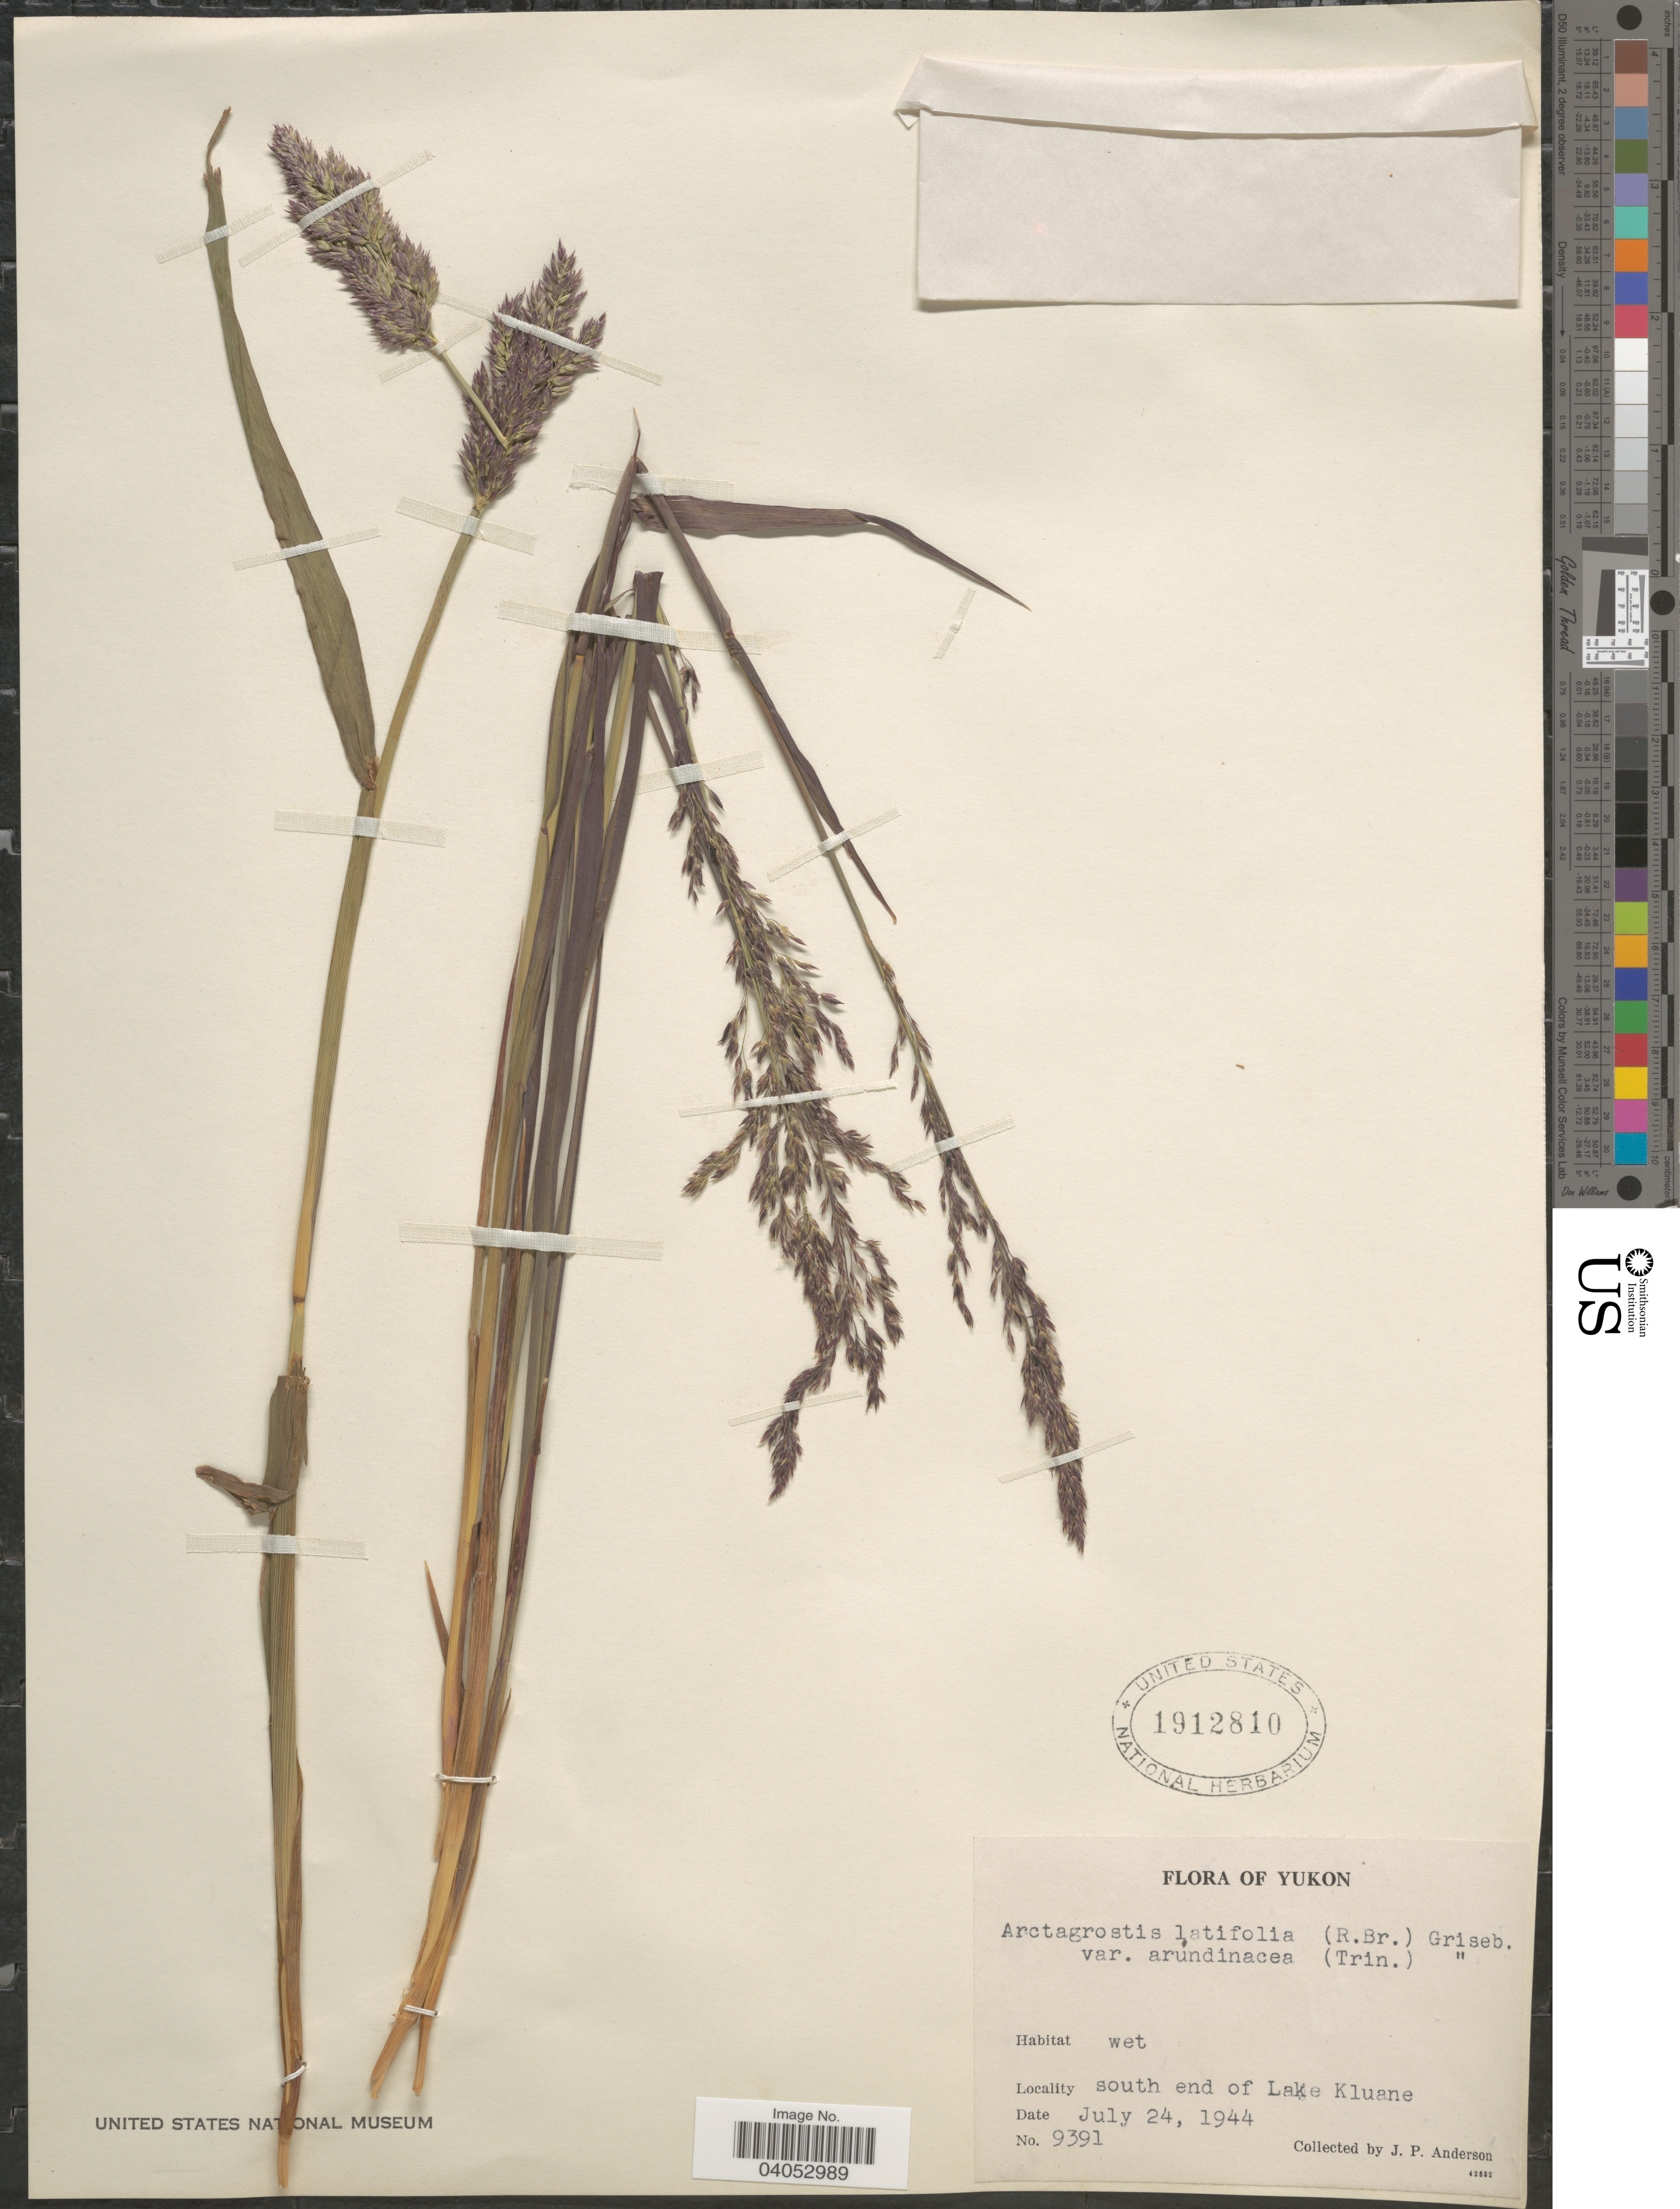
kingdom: Plantae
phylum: Tracheophyta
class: Liliopsida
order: Poales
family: Poaceae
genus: Arctagrostis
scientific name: Arctagrostis latifolia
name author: (R. Br.) Griseb.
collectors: J. P. Anderson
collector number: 9391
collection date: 1944-07-24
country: United States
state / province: Alaska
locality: South end of Lake Kluane.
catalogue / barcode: US 1912810